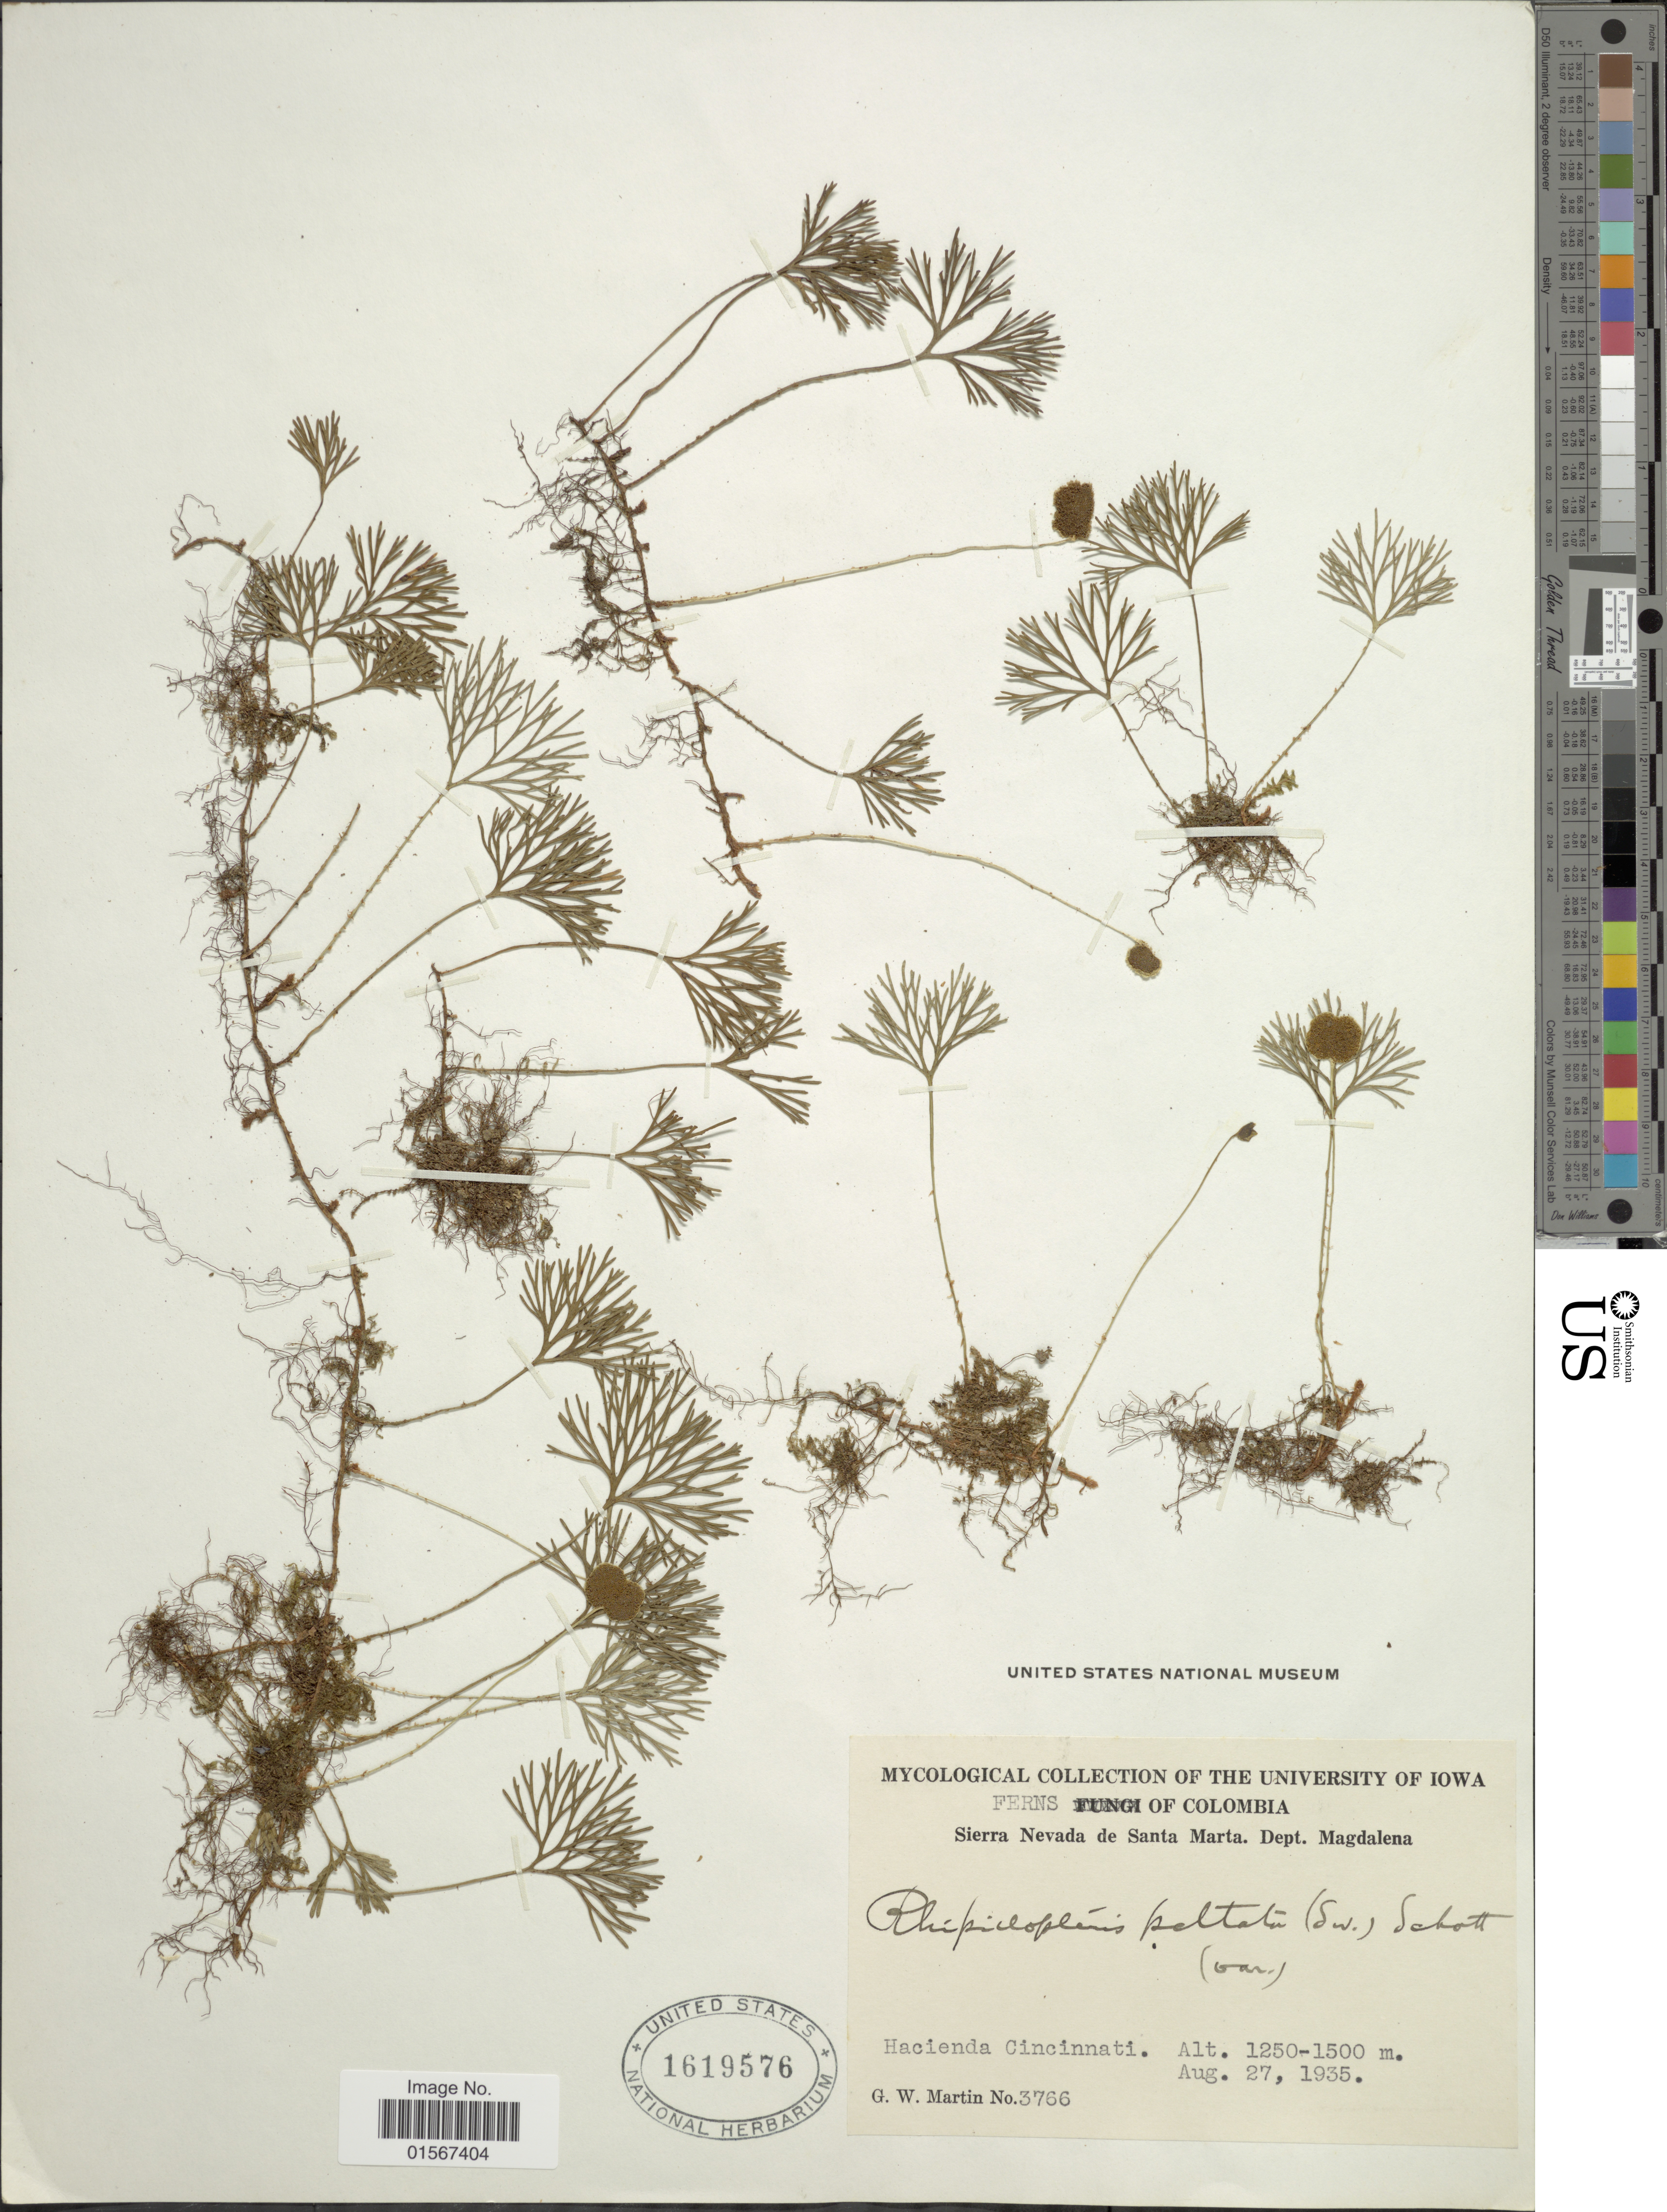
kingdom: Plantae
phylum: Tracheophyta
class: Polypodiopsida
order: Polypodiales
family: Dryopteridaceae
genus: Elaphoglossum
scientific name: Elaphoglossum peltatum f. peltatum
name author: (Sw.) Urb.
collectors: G. W. Martin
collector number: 3766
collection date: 1935-08-27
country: Colombia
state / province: Magdalena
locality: Colombia, Sierra Nevada de Santa Marta. Dept. Magdalena, Hacienda Cincinnati.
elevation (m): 1250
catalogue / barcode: US 1619576